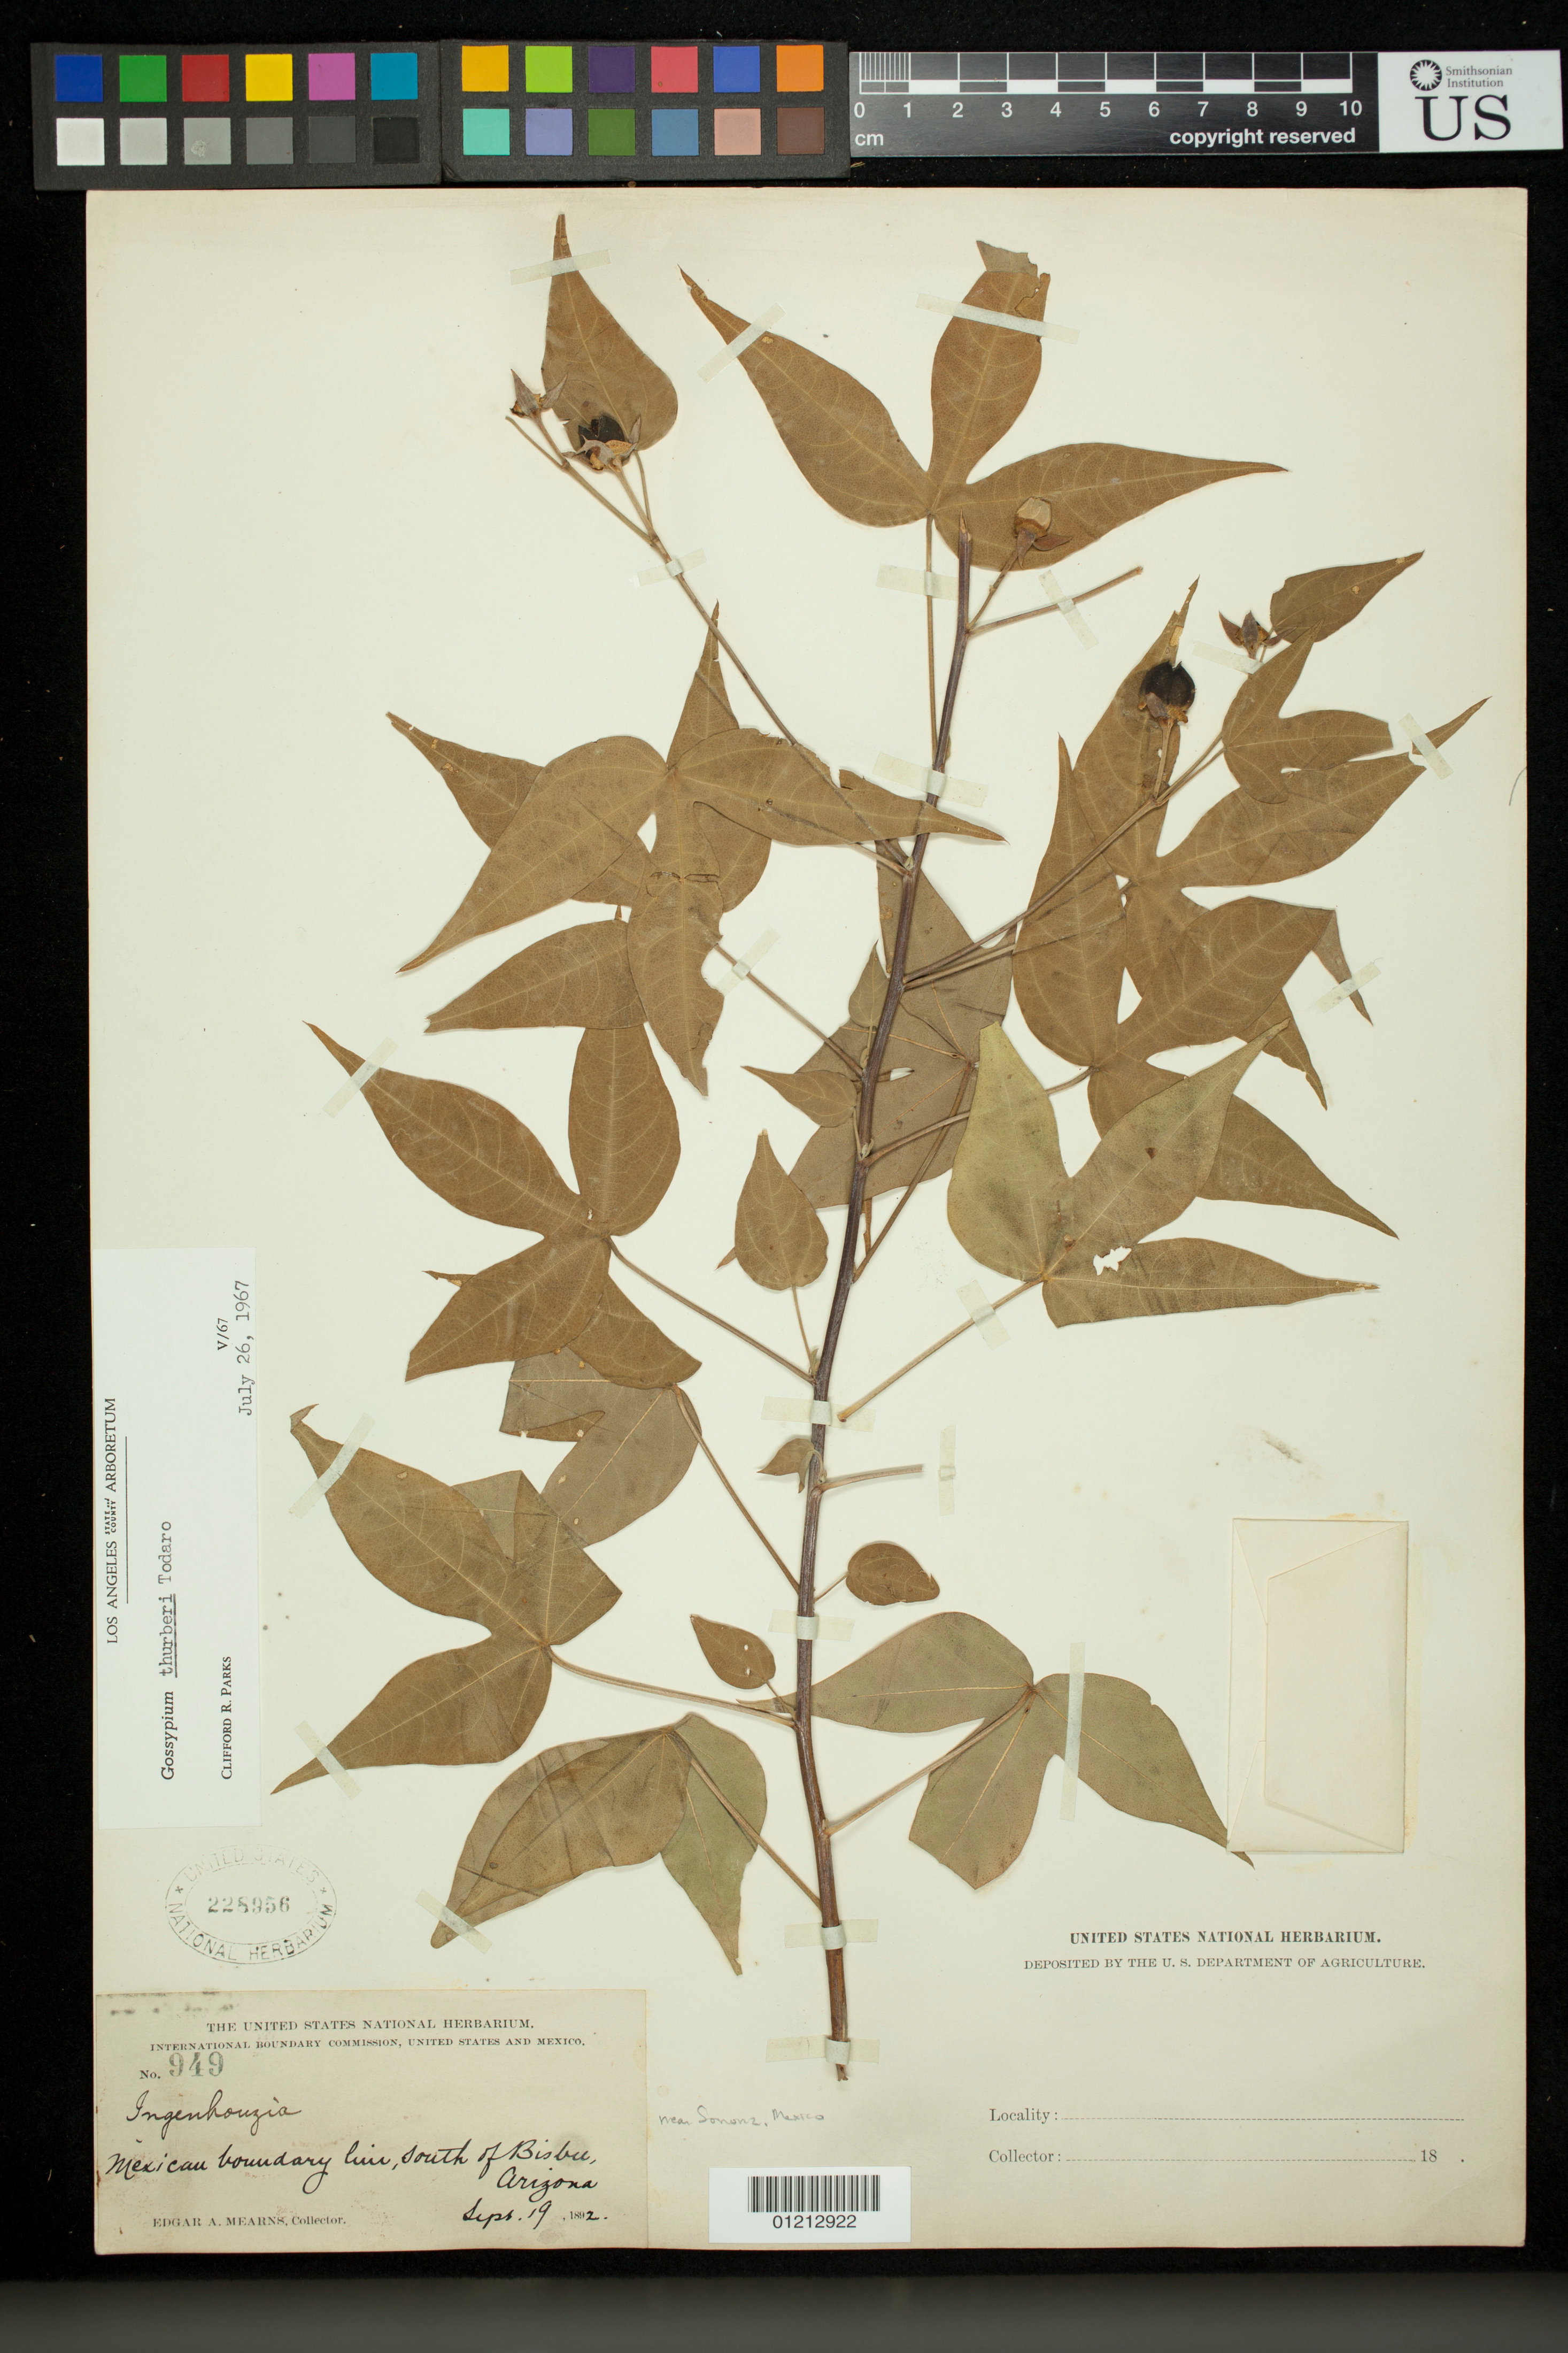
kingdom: Plantae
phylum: Tracheophyta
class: Magnoliopsida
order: Malvales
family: Malvaceae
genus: Gossypium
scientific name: Gossypium thurberi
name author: Tod.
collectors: E. Mearne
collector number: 949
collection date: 1892-09-19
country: United States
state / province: Arizona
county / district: Cochise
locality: Mexican boundary line, south of Bisbee, Arizona. Near Sonoma, Mexico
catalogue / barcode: US 228956